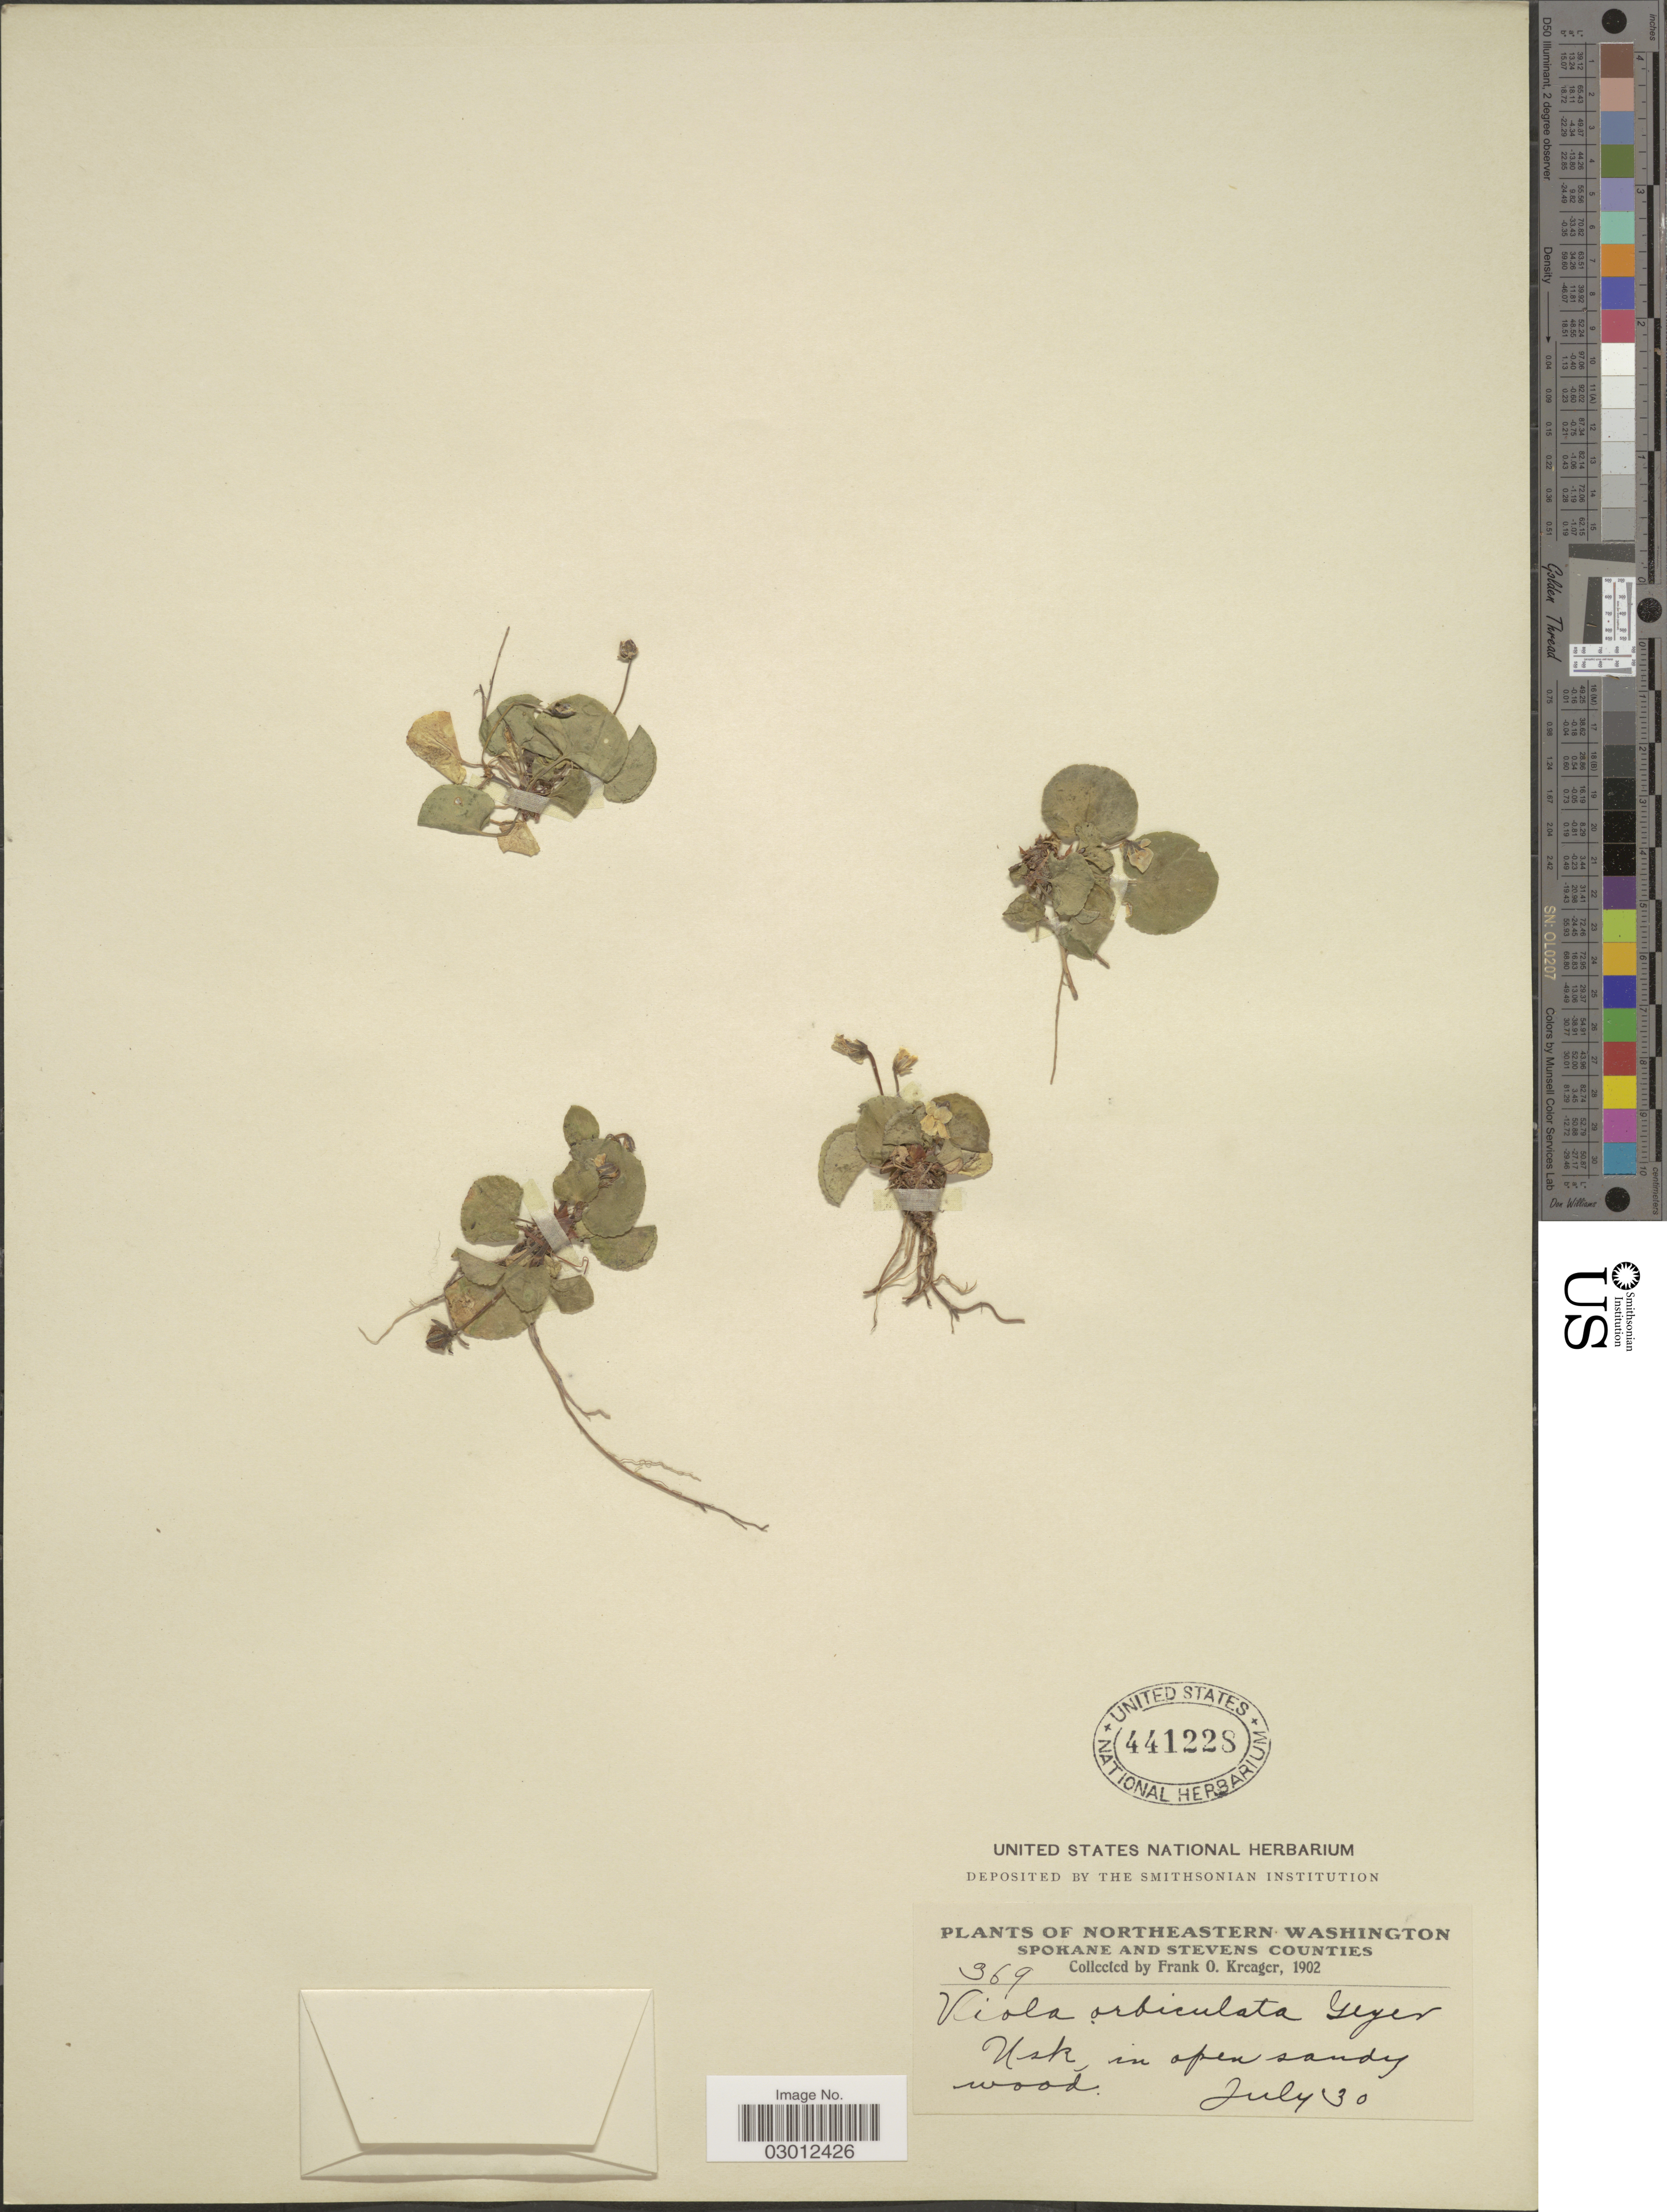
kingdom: Plantae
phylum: Tracheophyta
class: Magnoliopsida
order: Malpighiales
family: Violaceae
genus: Viola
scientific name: Viola orbiculata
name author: Geyer ex Hook.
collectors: F. Kreager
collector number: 369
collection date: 1902-07-30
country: United States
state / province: Washington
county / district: Spokane / Stevens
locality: Northeastern Washington. Spokane and Stevens Counties. Usk, in open sandy wood.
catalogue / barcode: US 441228